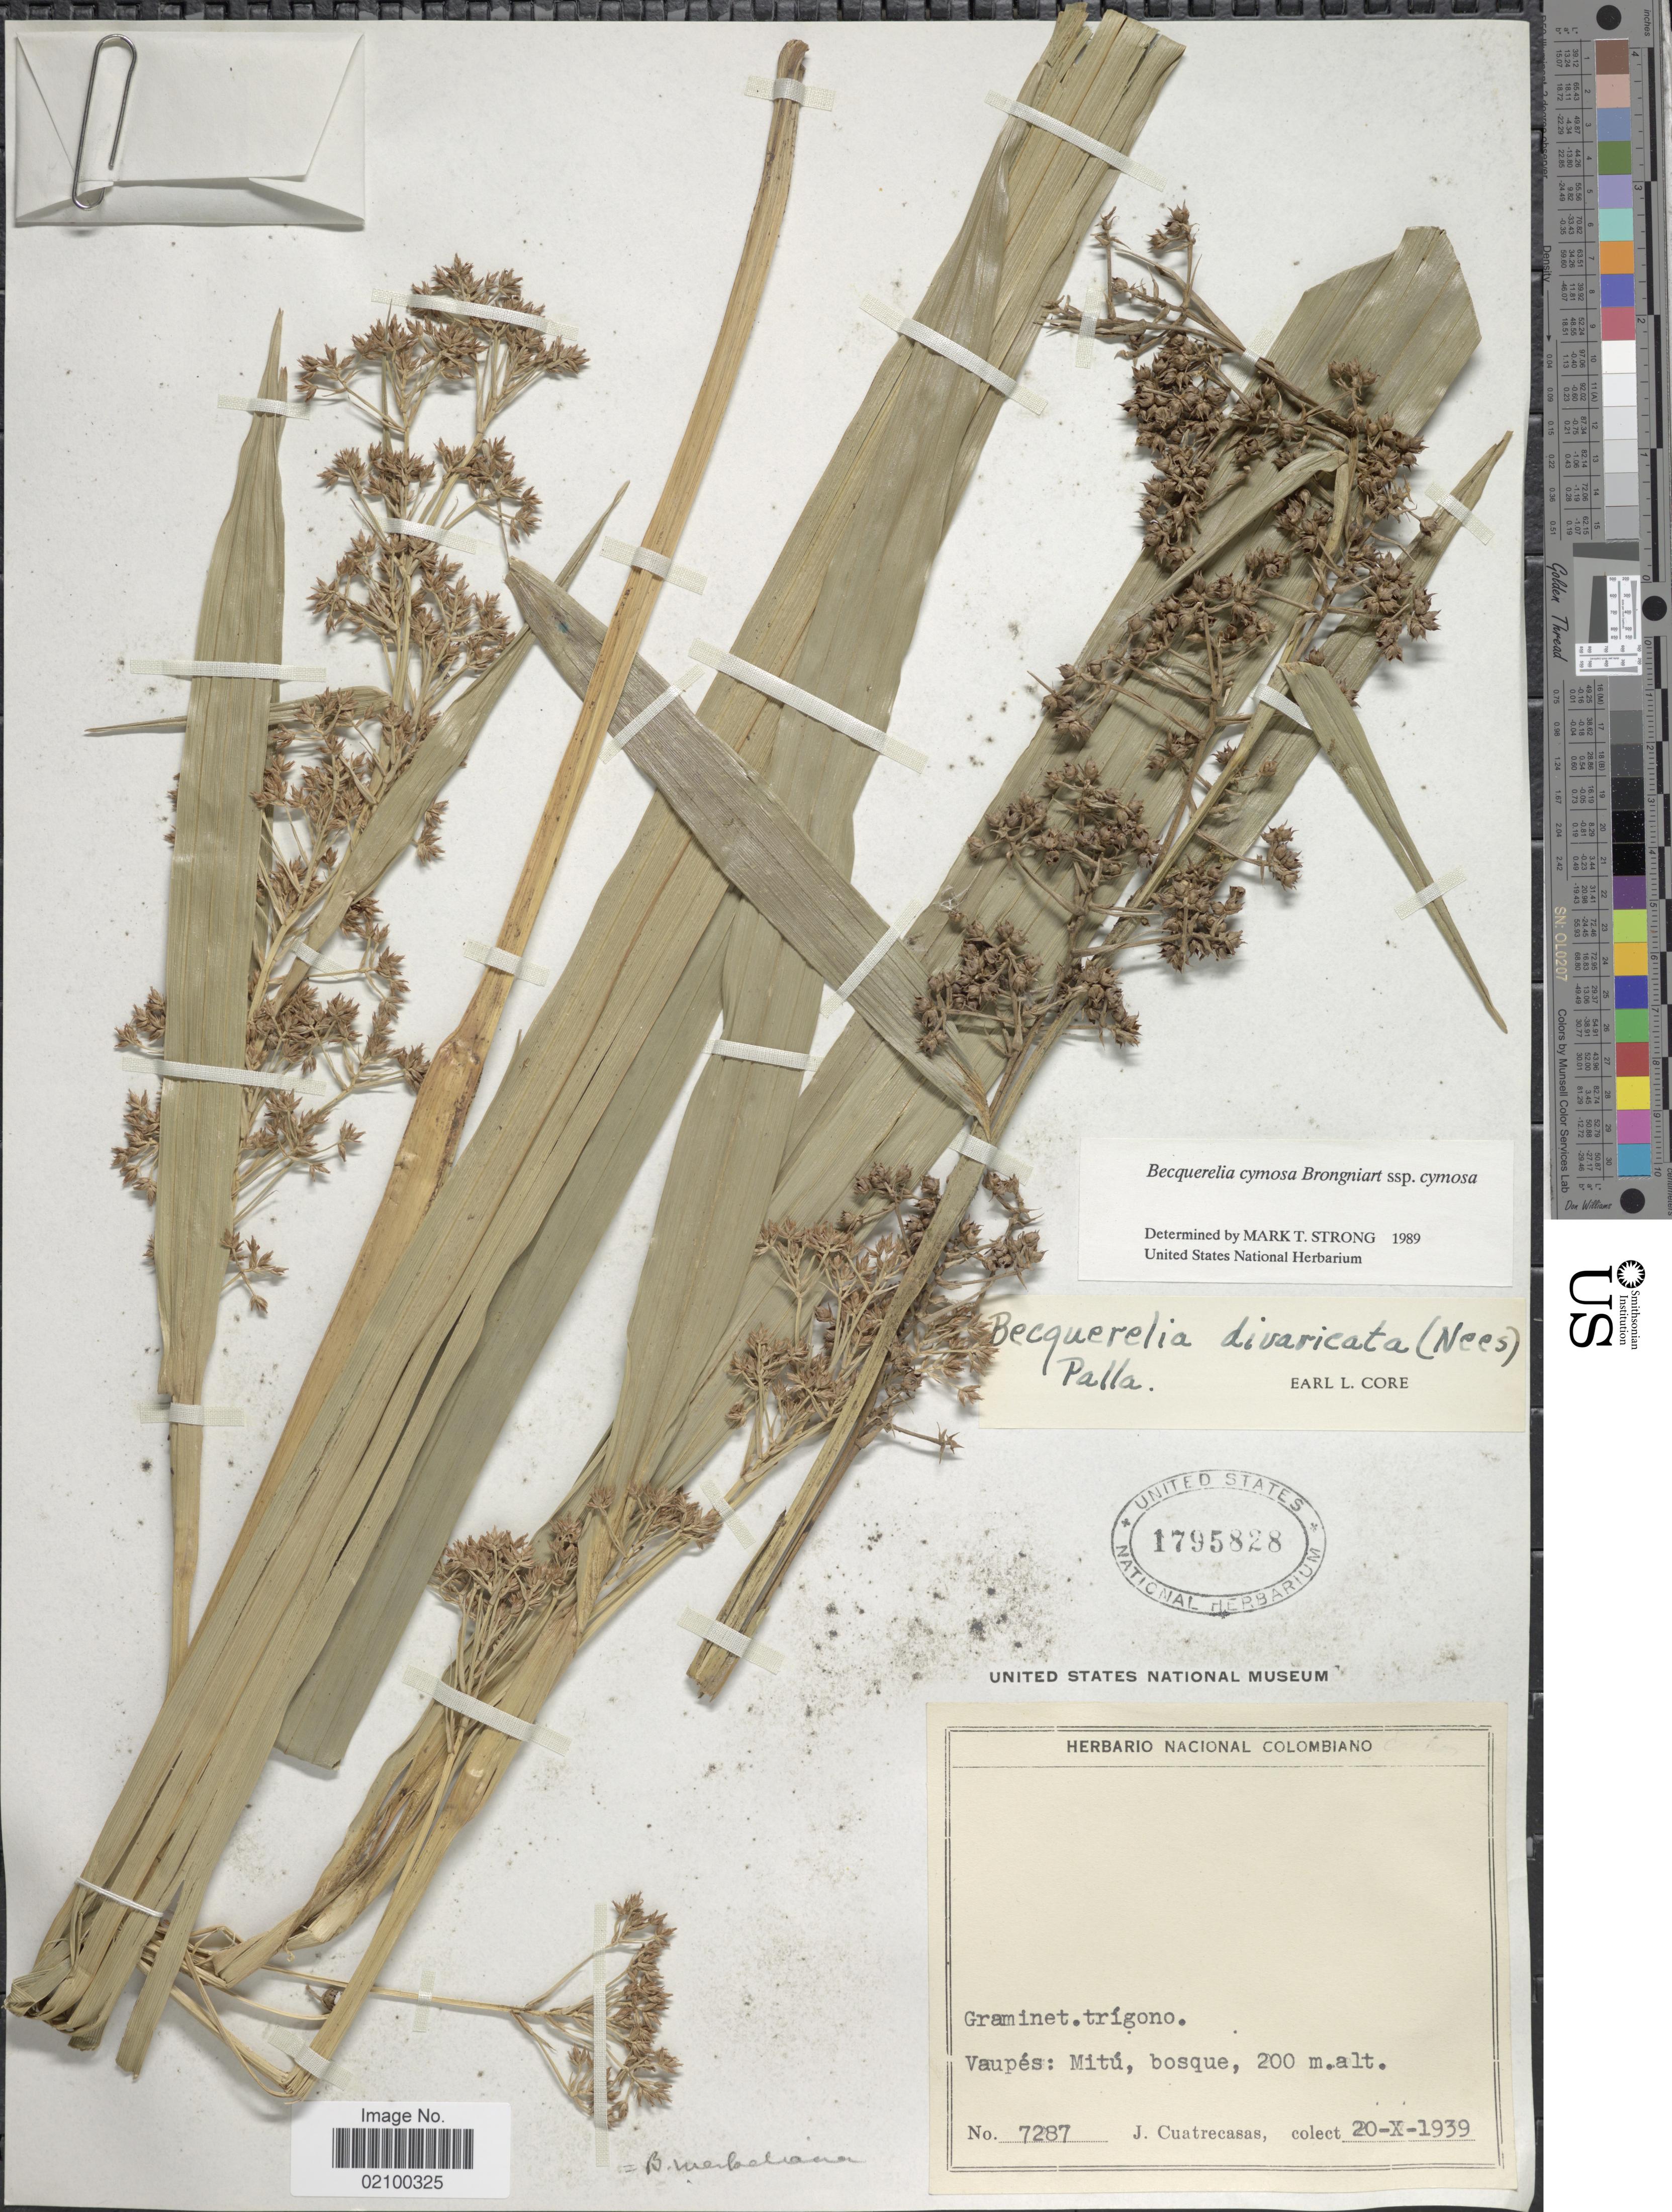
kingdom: Plantae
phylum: Tracheophyta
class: Liliopsida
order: Poales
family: Cyperaceae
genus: Becquerelia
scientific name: Becquerelia cymosa subsp. cymosa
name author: Brongn.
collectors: J. Cuatrecasas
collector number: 7287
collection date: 1939-10-20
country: Colombia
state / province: Vaupés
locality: Mitu, Graminet. trigono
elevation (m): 200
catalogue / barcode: US 1795828